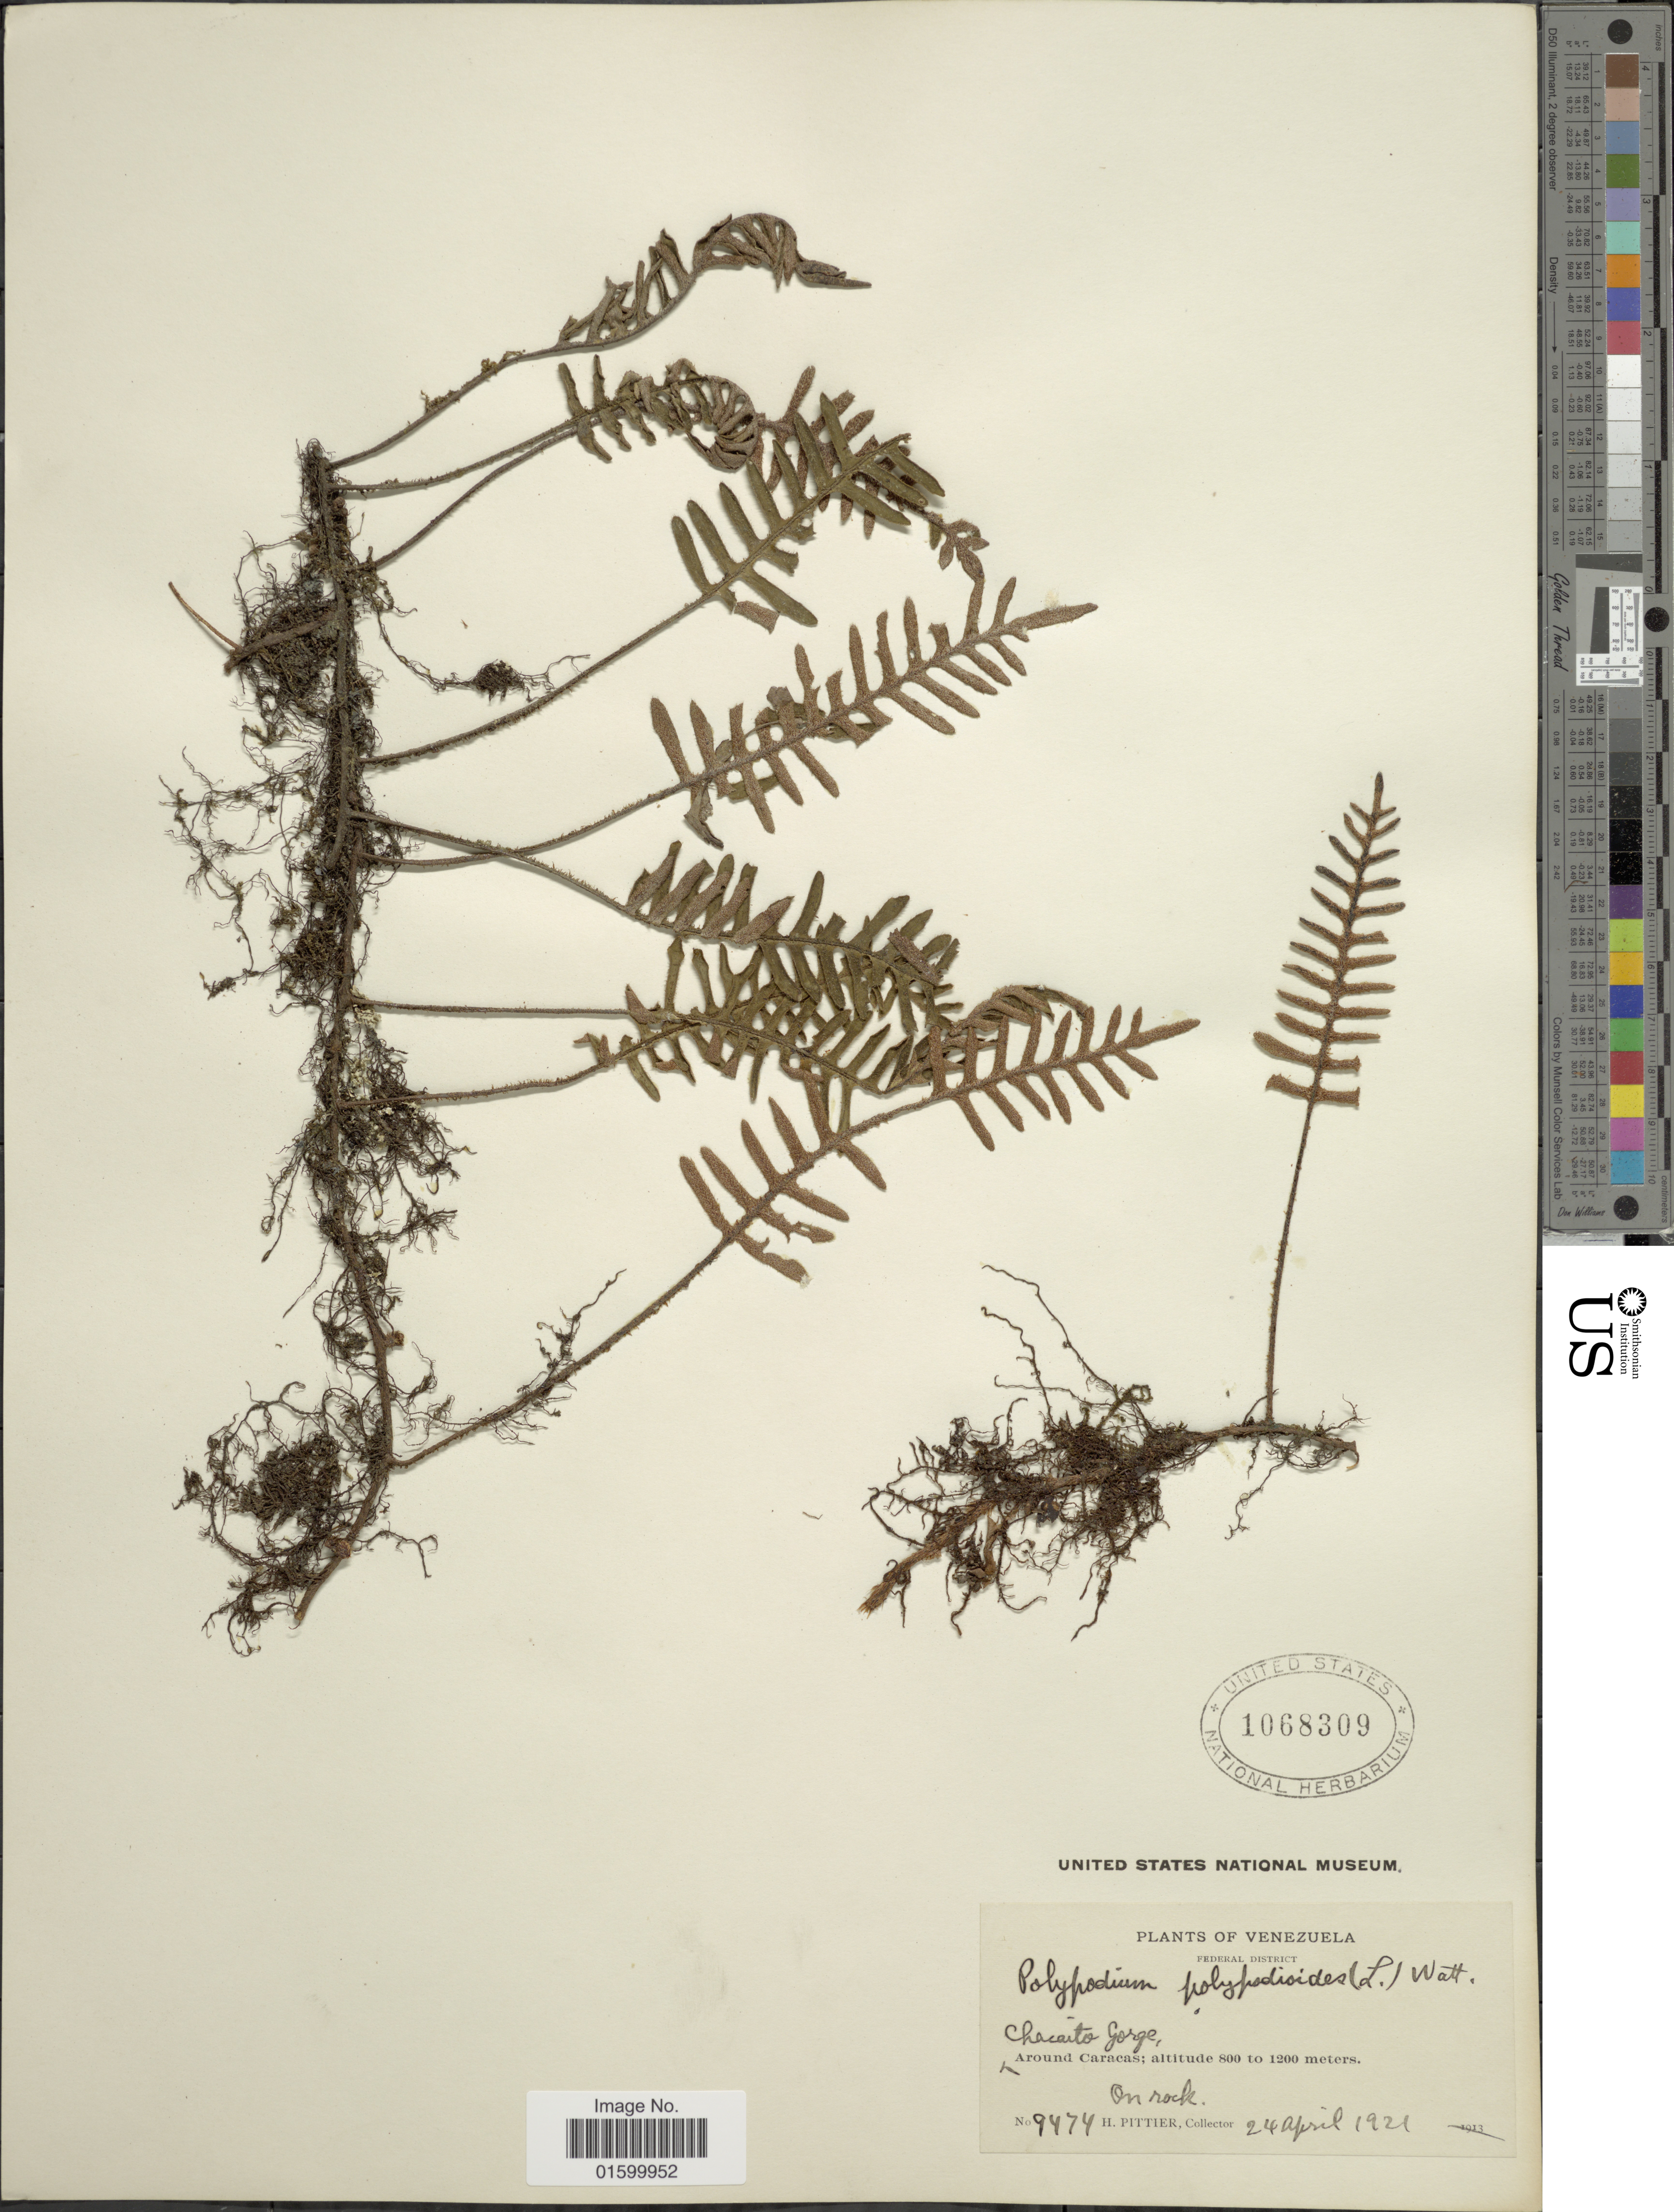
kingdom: Plantae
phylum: Tracheophyta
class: Polypodiopsida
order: Polypodiales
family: Polypodiaceae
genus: Pleopeltis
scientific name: Pleopeltis polypodioides var. burchellii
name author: (Baker) A.R. Sm.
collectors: H. F. Pittier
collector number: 9474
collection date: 1921-04-24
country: Venezuela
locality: Federal District, Chacaito Gorge, around Caracas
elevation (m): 800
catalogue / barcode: US 1068309